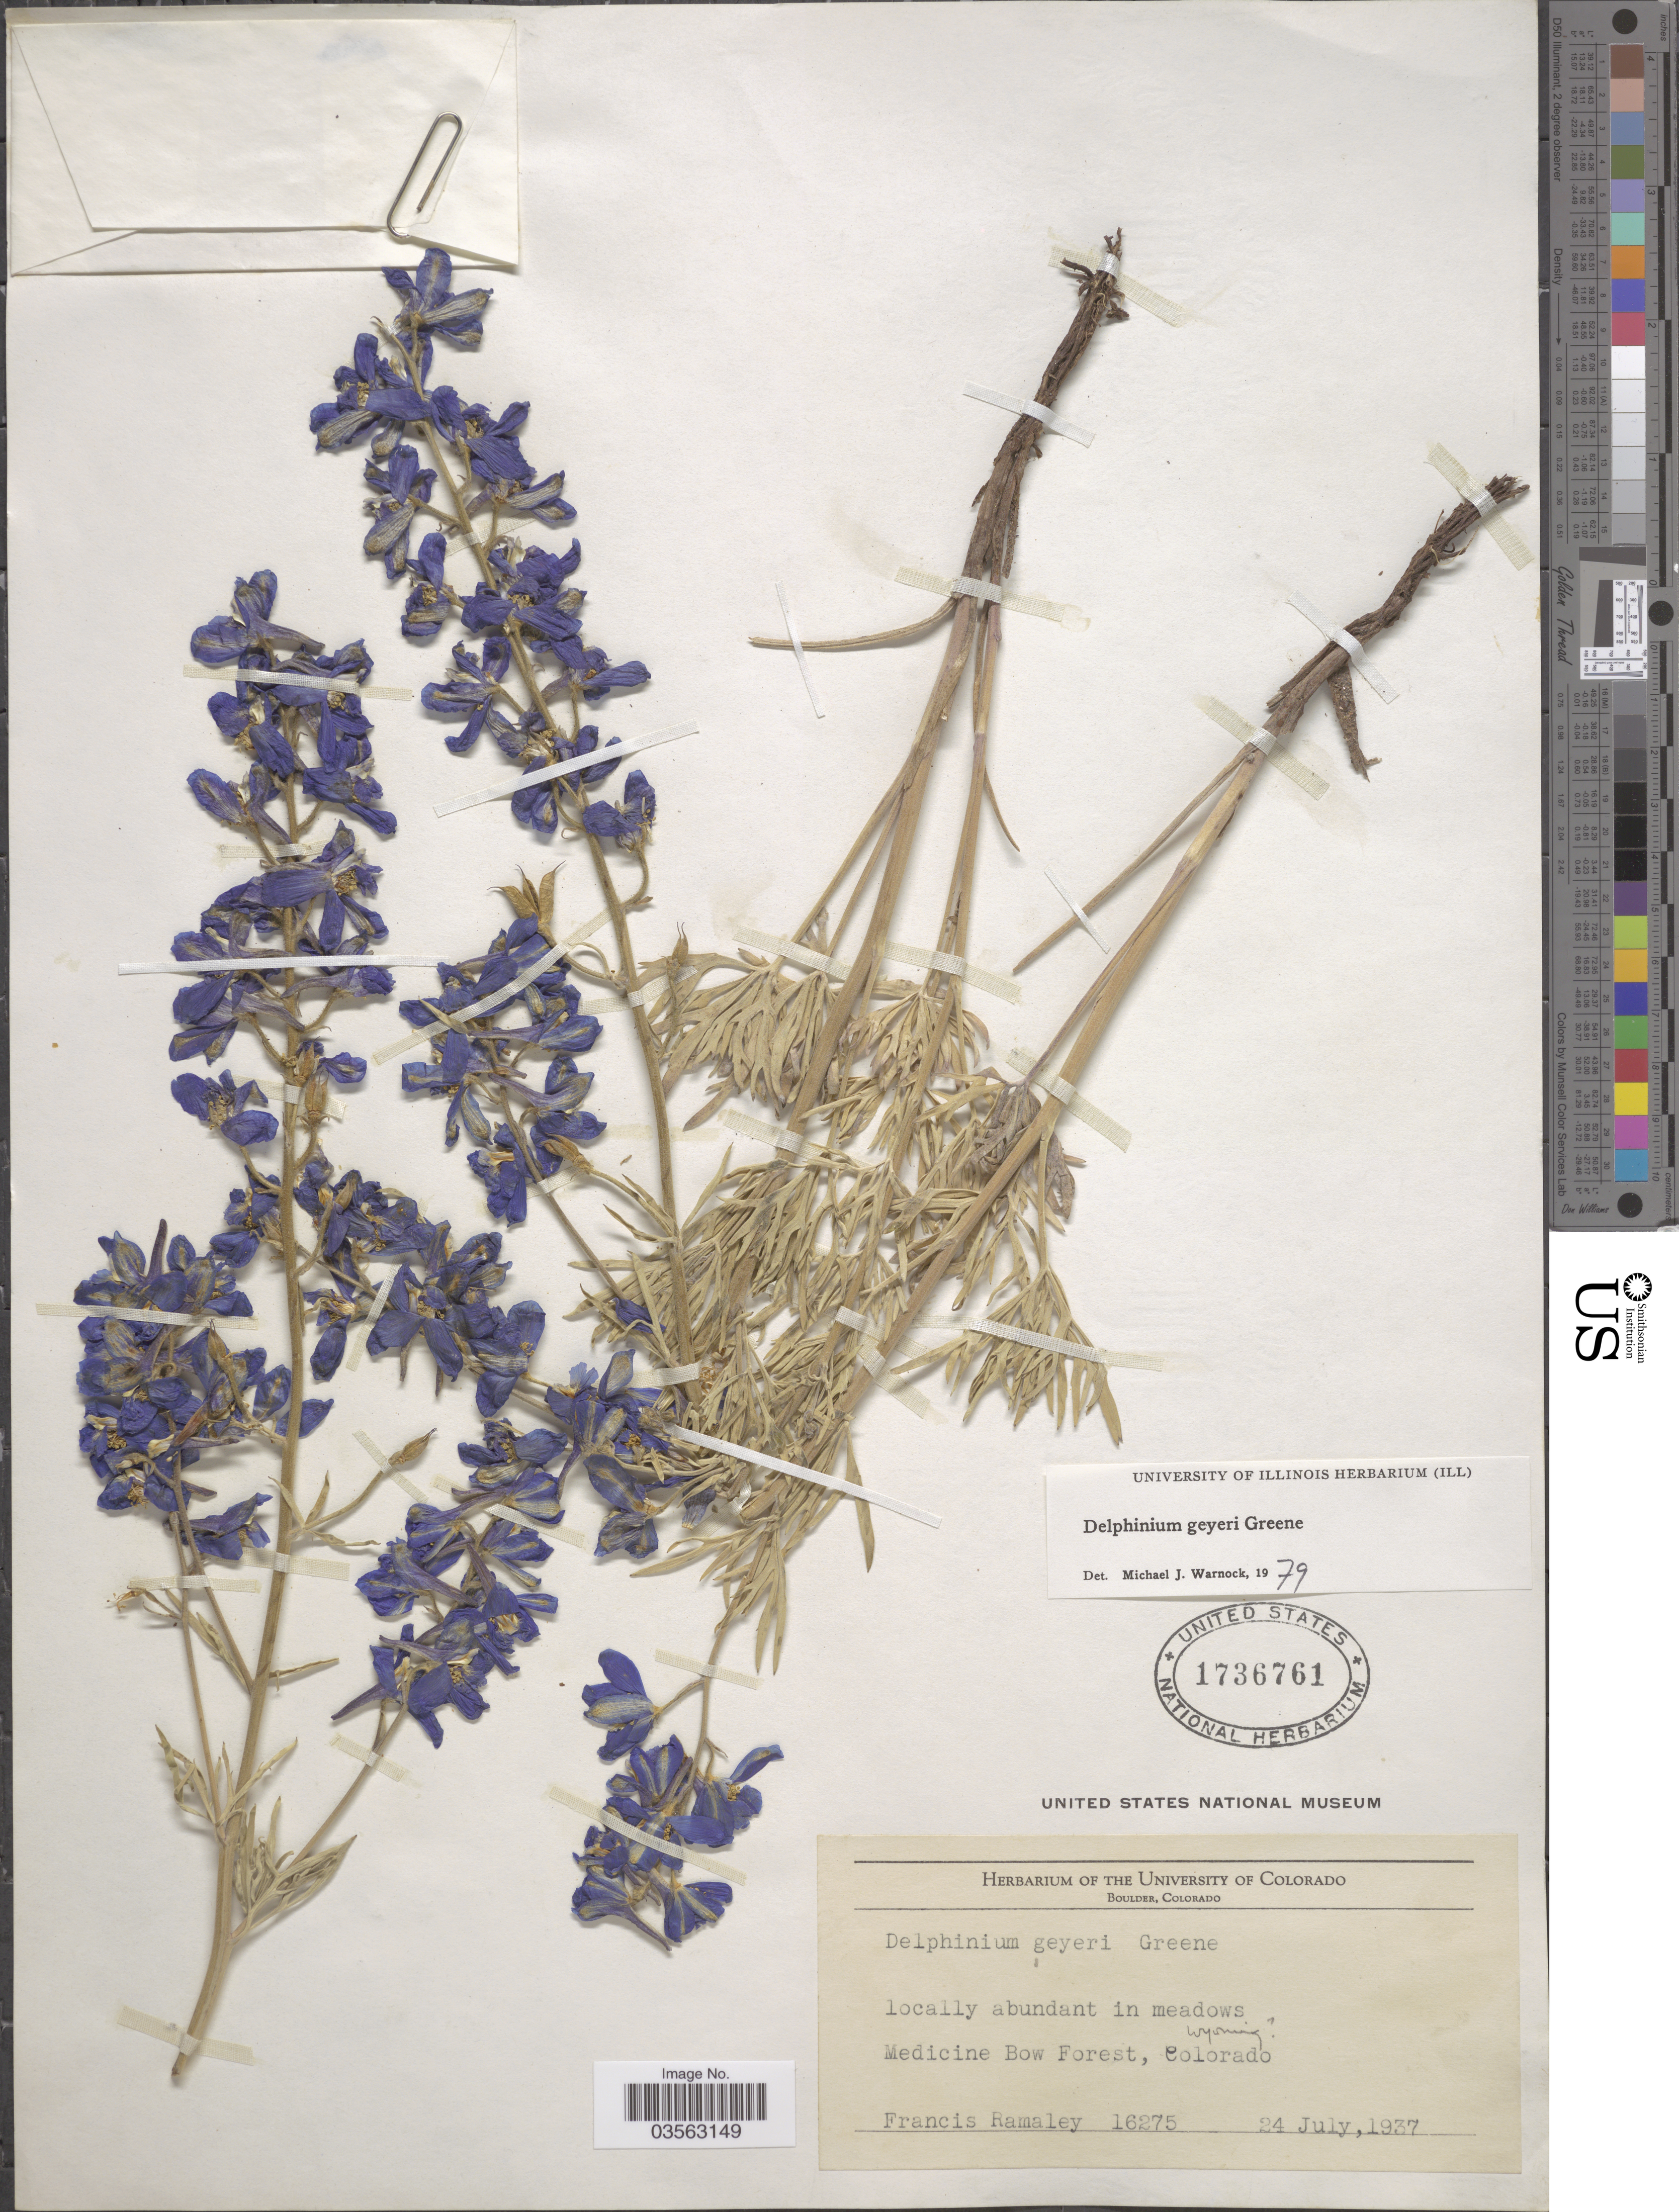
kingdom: Plantae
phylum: Tracheophyta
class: Magnoliopsida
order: Ranunculales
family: Ranunculaceae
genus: Delphinium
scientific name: Delphinium geyeri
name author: Greene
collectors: F. Ramaley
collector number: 16275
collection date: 1937-07-24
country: United States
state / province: Colorado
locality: Medicine Bow Forest.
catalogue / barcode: US 1736761